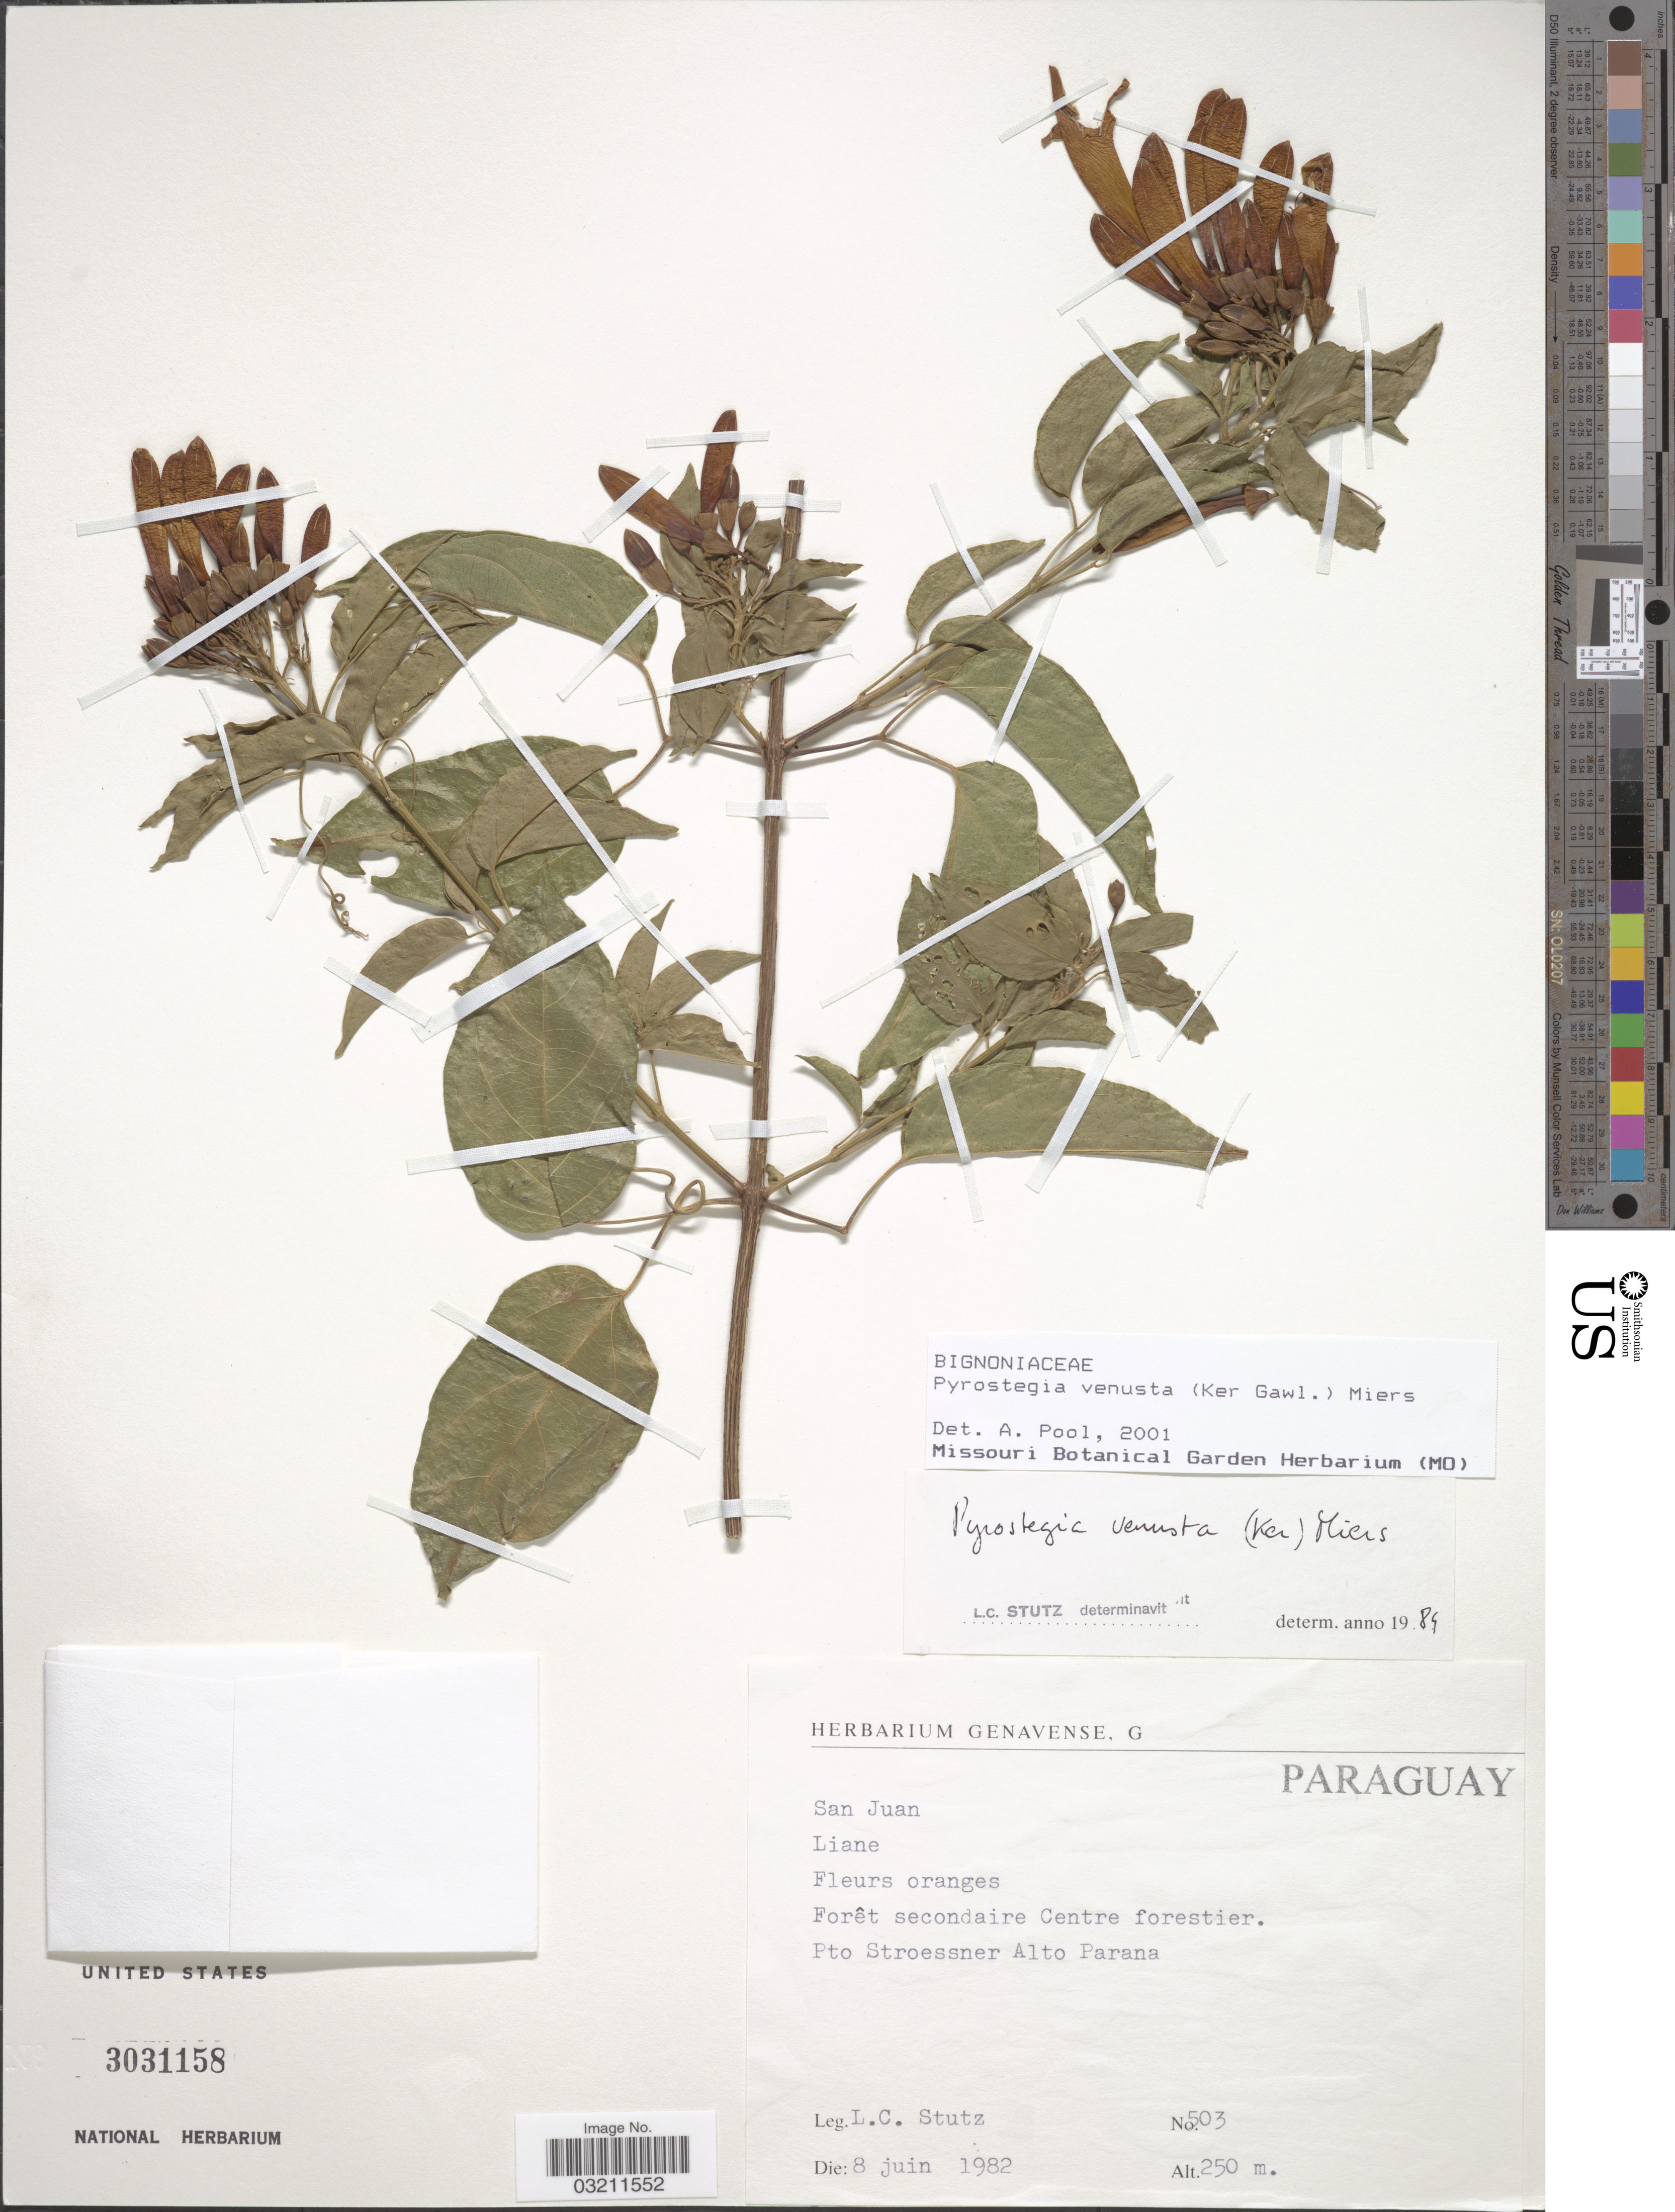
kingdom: Plantae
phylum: Tracheophyta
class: Magnoliopsida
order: Lamiales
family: Bignoniaceae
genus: Pyrostegia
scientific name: Pyrostegia venusta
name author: (Ker Gawl.) Miers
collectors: L. C. Stutz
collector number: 503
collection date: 1982-06-08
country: Paraguay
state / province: Alto Parana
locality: San Juan. Pto Stroessner.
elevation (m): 250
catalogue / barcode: US 3031158